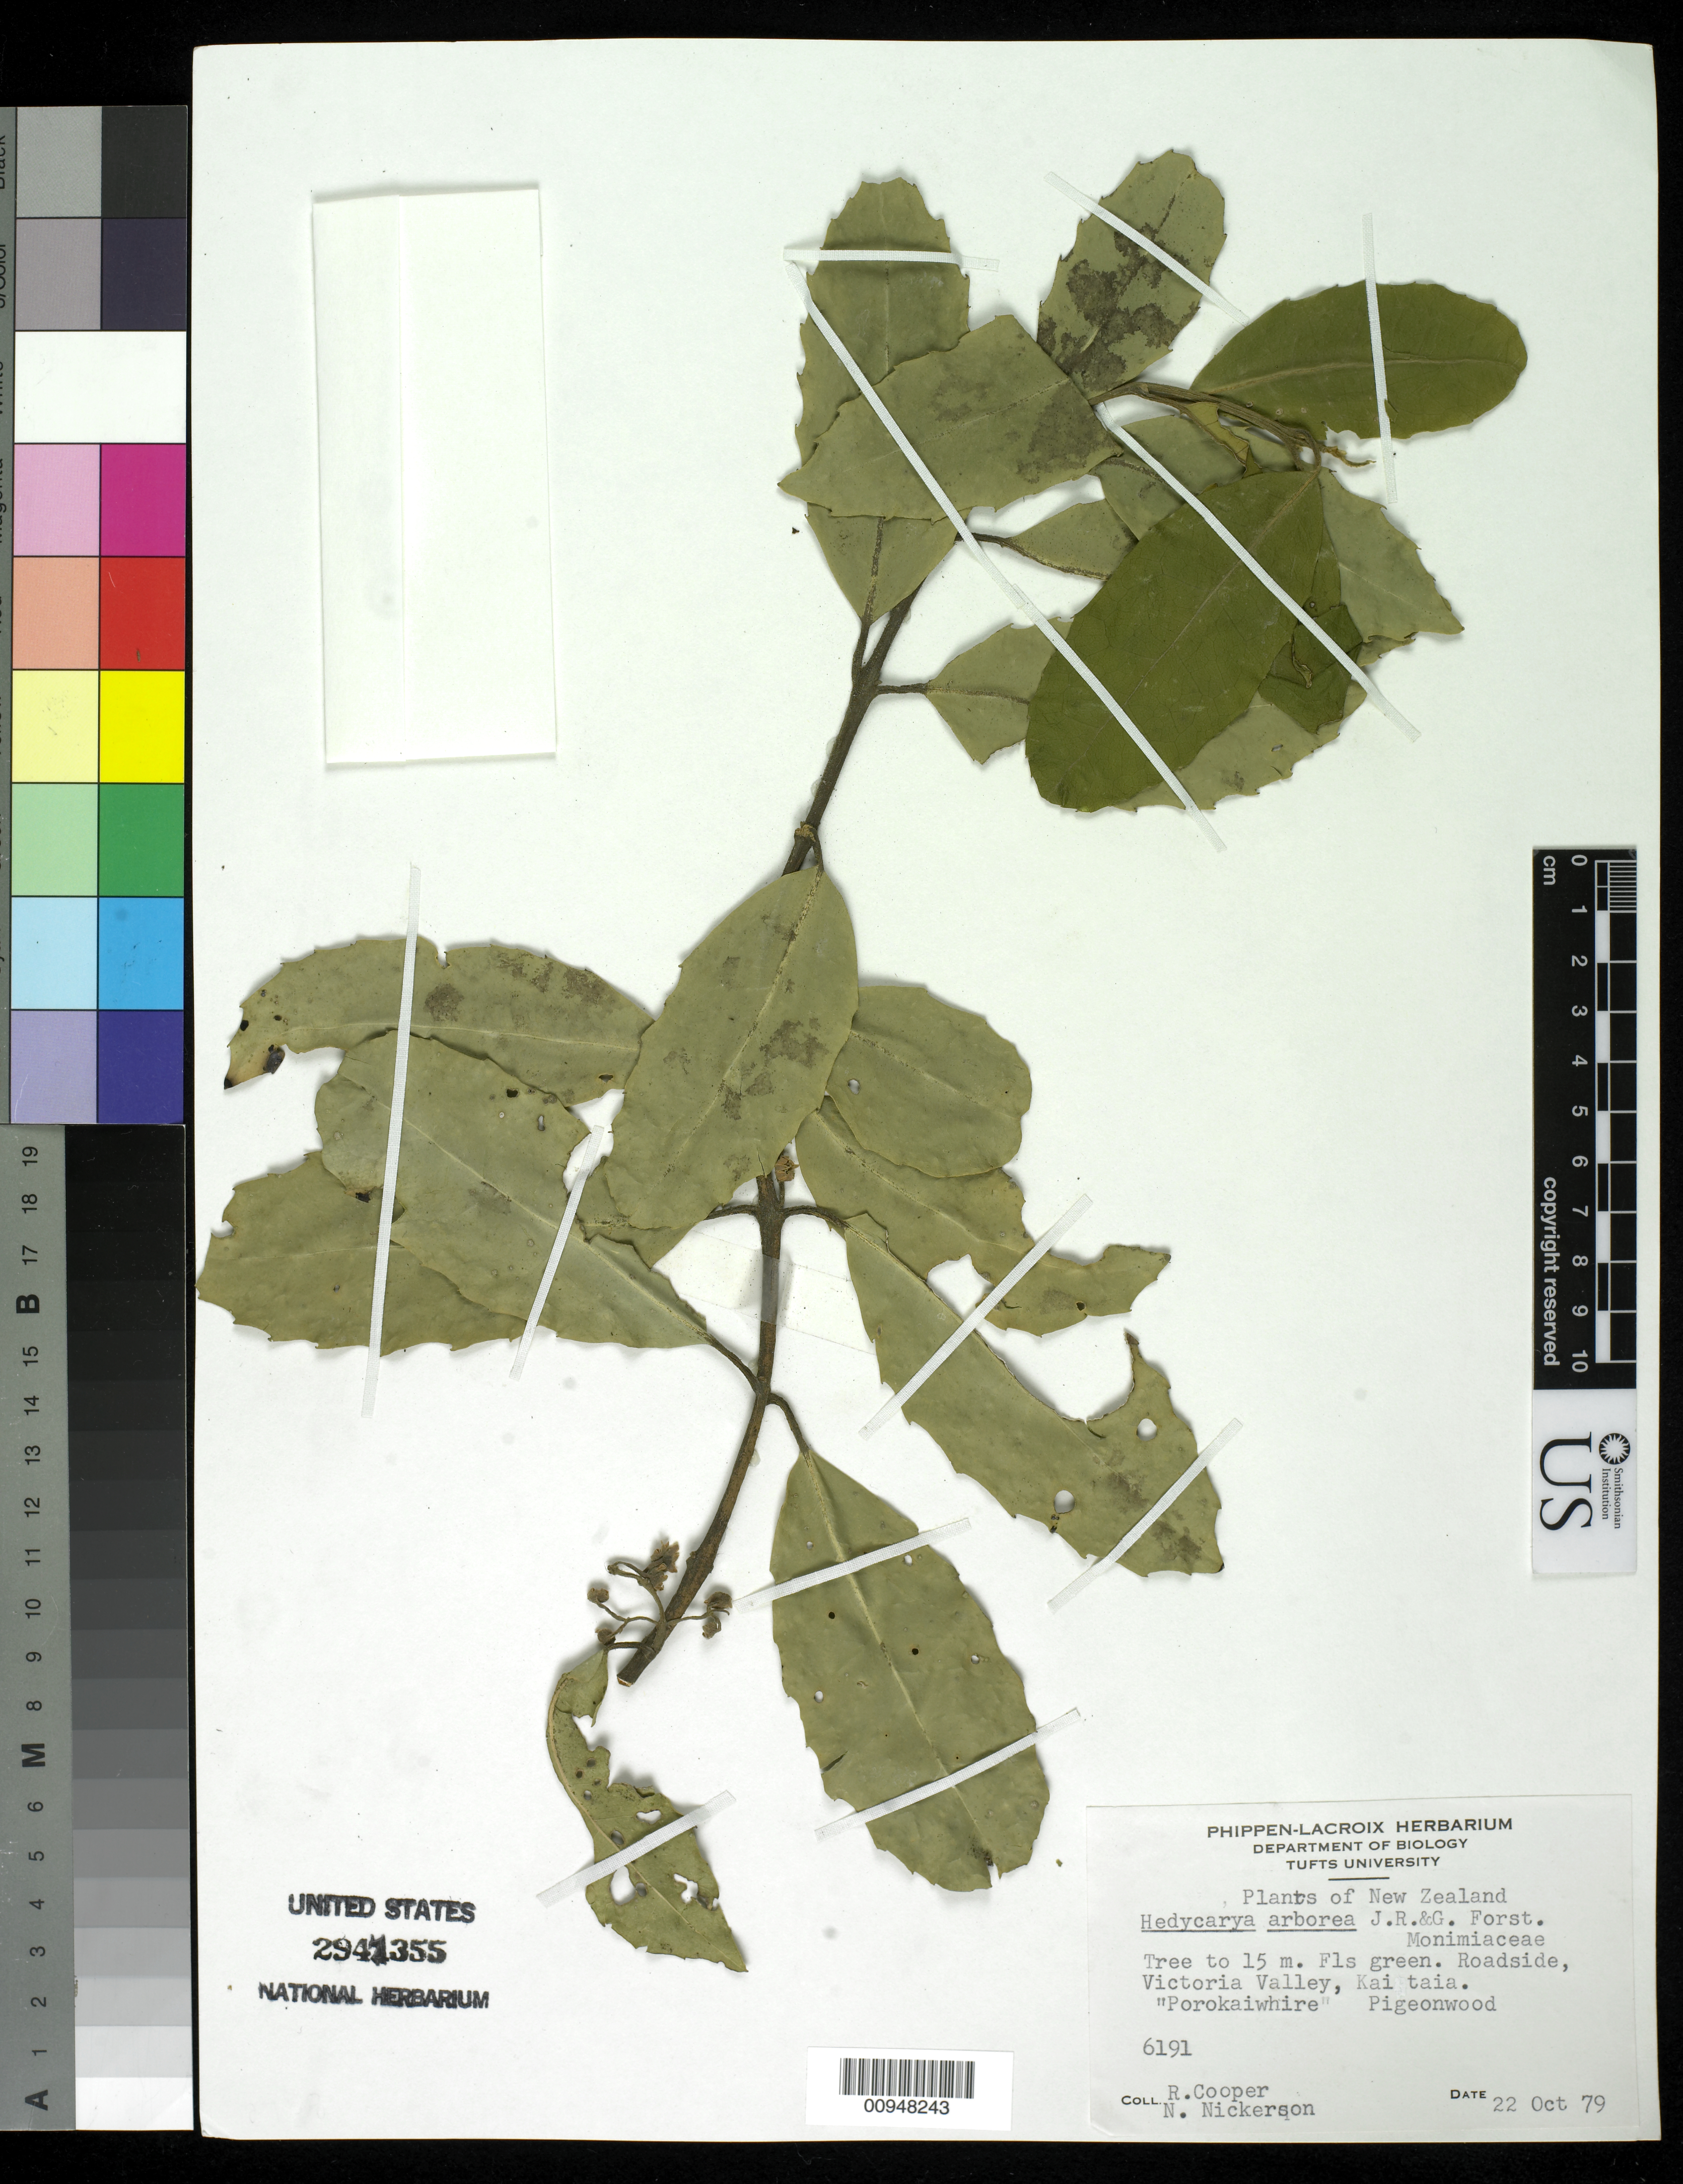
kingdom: Plantae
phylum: Tracheophyta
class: Liliopsida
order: Alismatales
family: Araceae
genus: Philodendron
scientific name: Philodendron angustatum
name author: Schott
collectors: R. Cooper & N. Nickerson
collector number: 6191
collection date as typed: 22 Oct 1979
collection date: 1979-10-22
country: New Zealand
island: North Island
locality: Victoria Valley.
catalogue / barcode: US 2941355